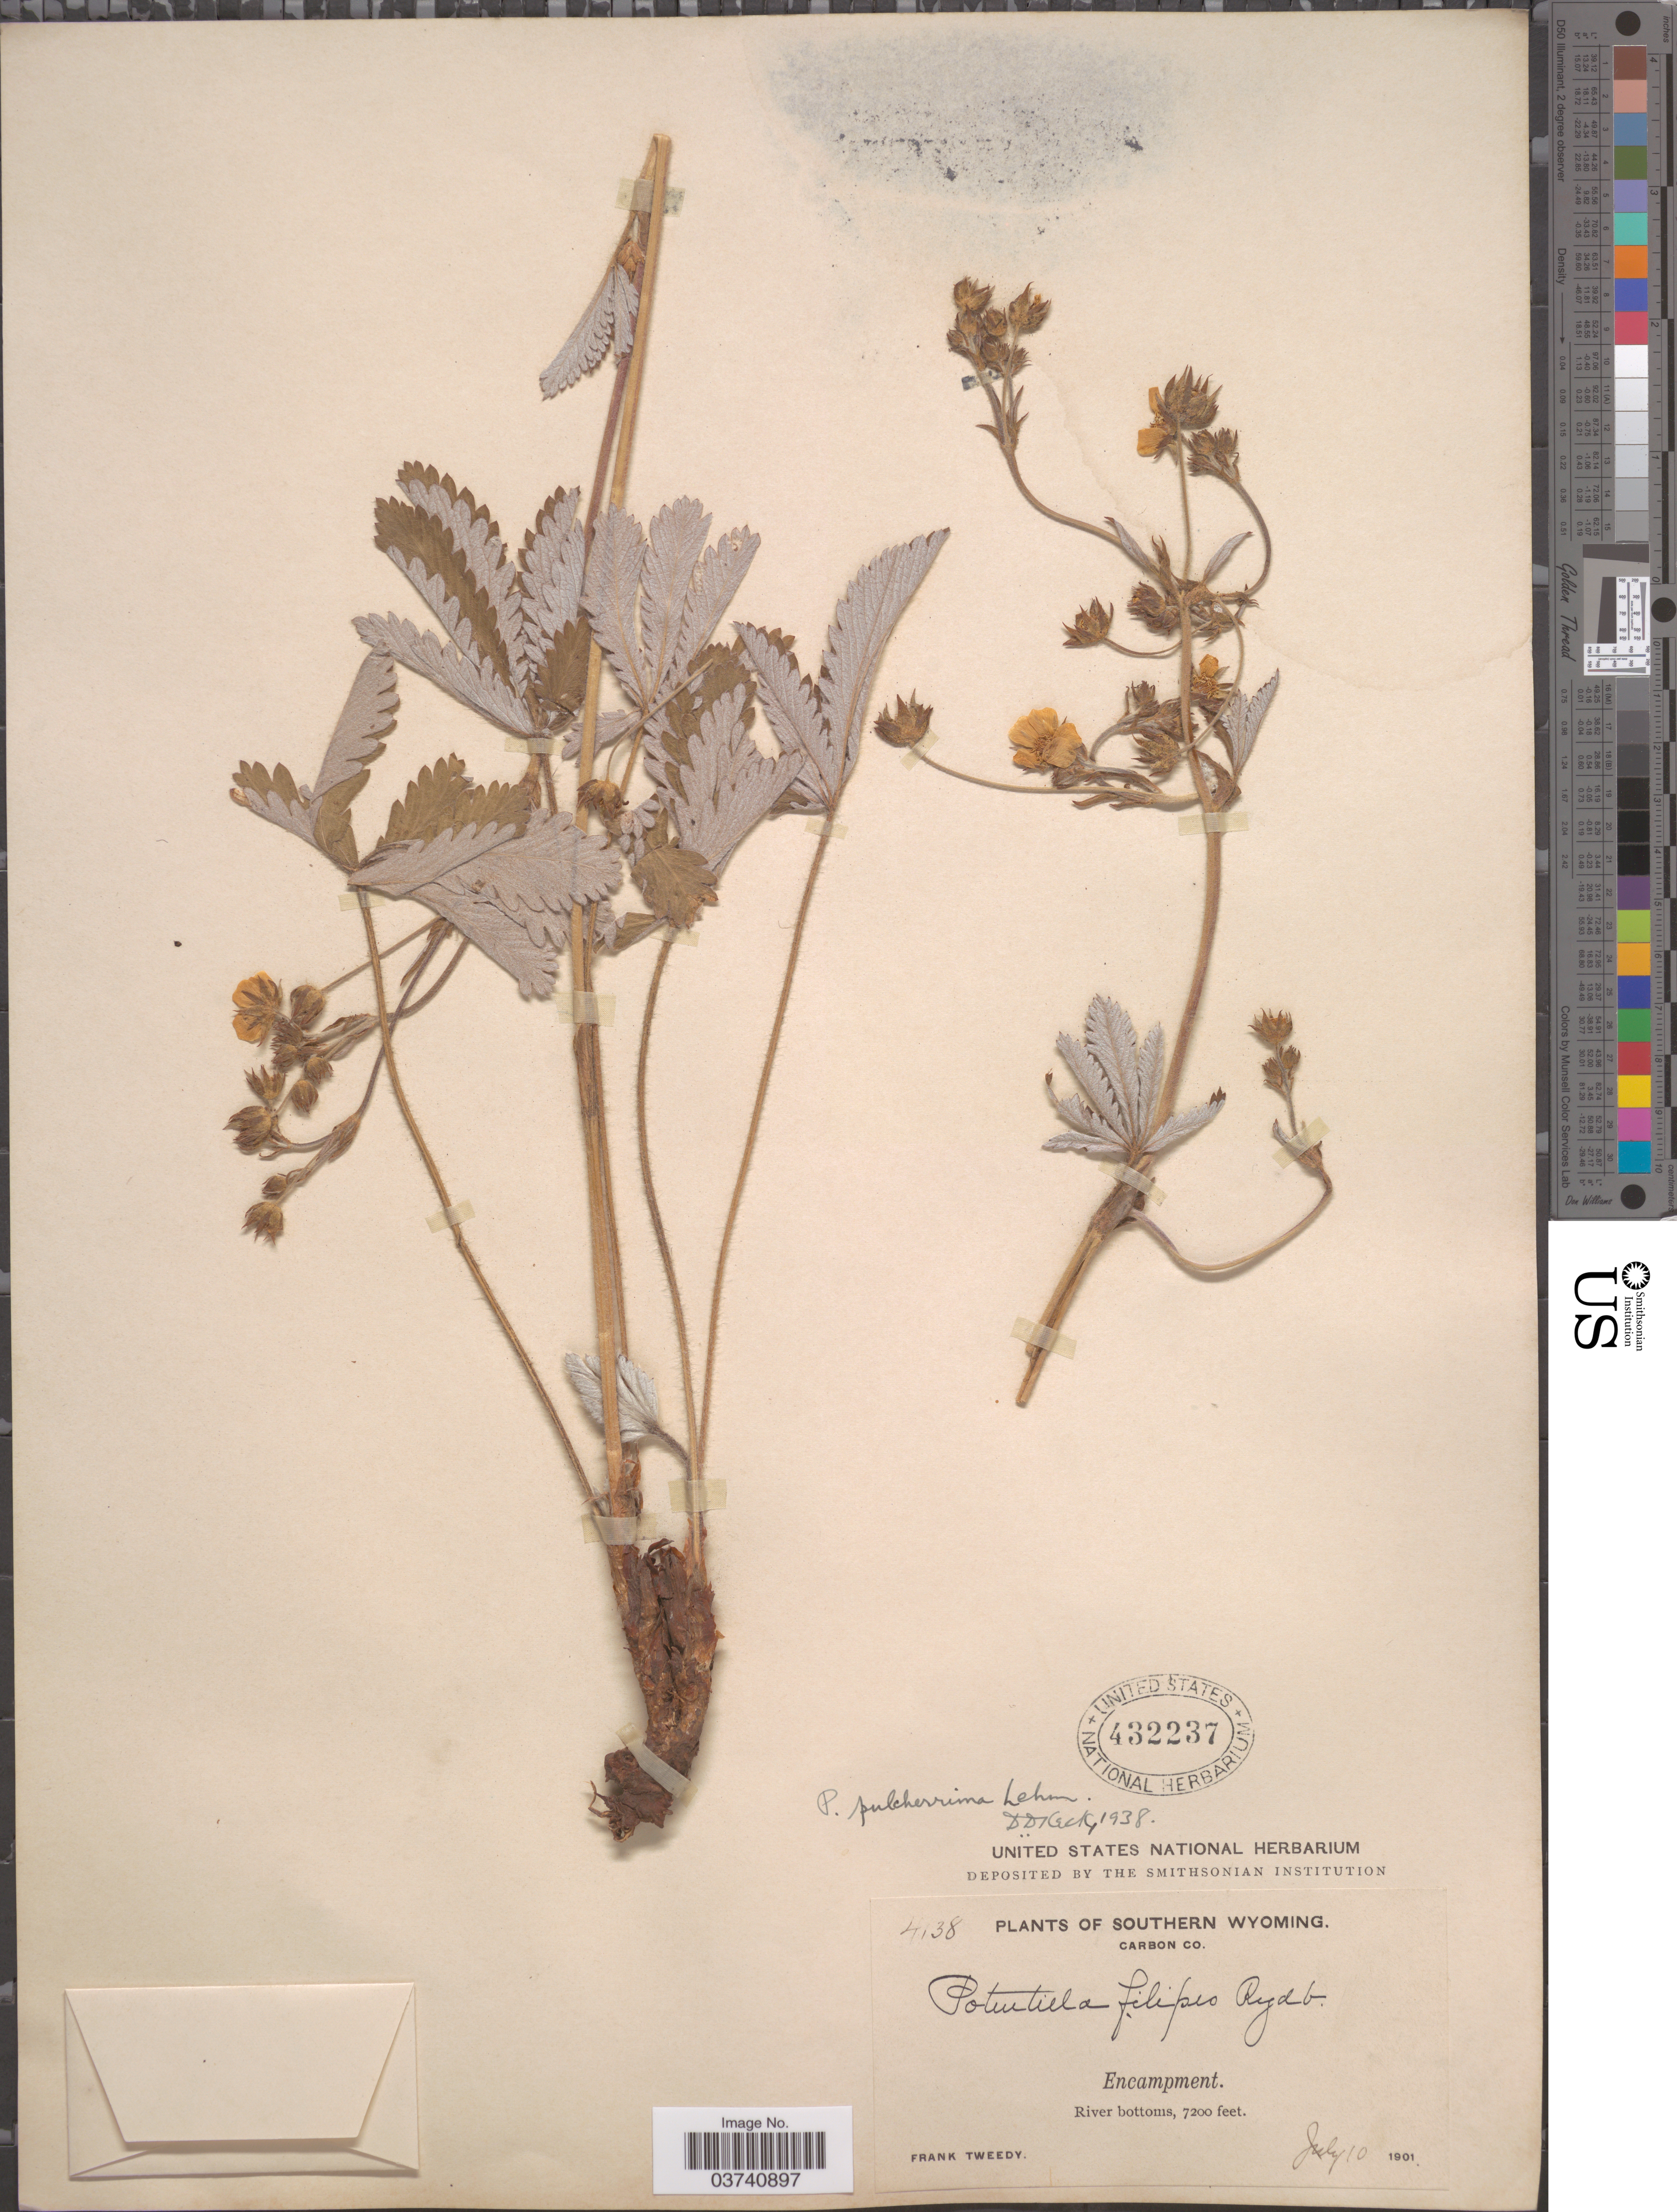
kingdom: Plantae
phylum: Tracheophyta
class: Magnoliopsida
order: Rosales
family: Rosaceae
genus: Potentilla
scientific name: Potentilla pulcherrima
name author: Lehm.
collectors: F. Tweedy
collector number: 4138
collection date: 1901-07-10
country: United States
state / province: Wyoming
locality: Southern Wyoming. Carbon Co. Encampment. River bottoms.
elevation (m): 2195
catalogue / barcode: US 432237